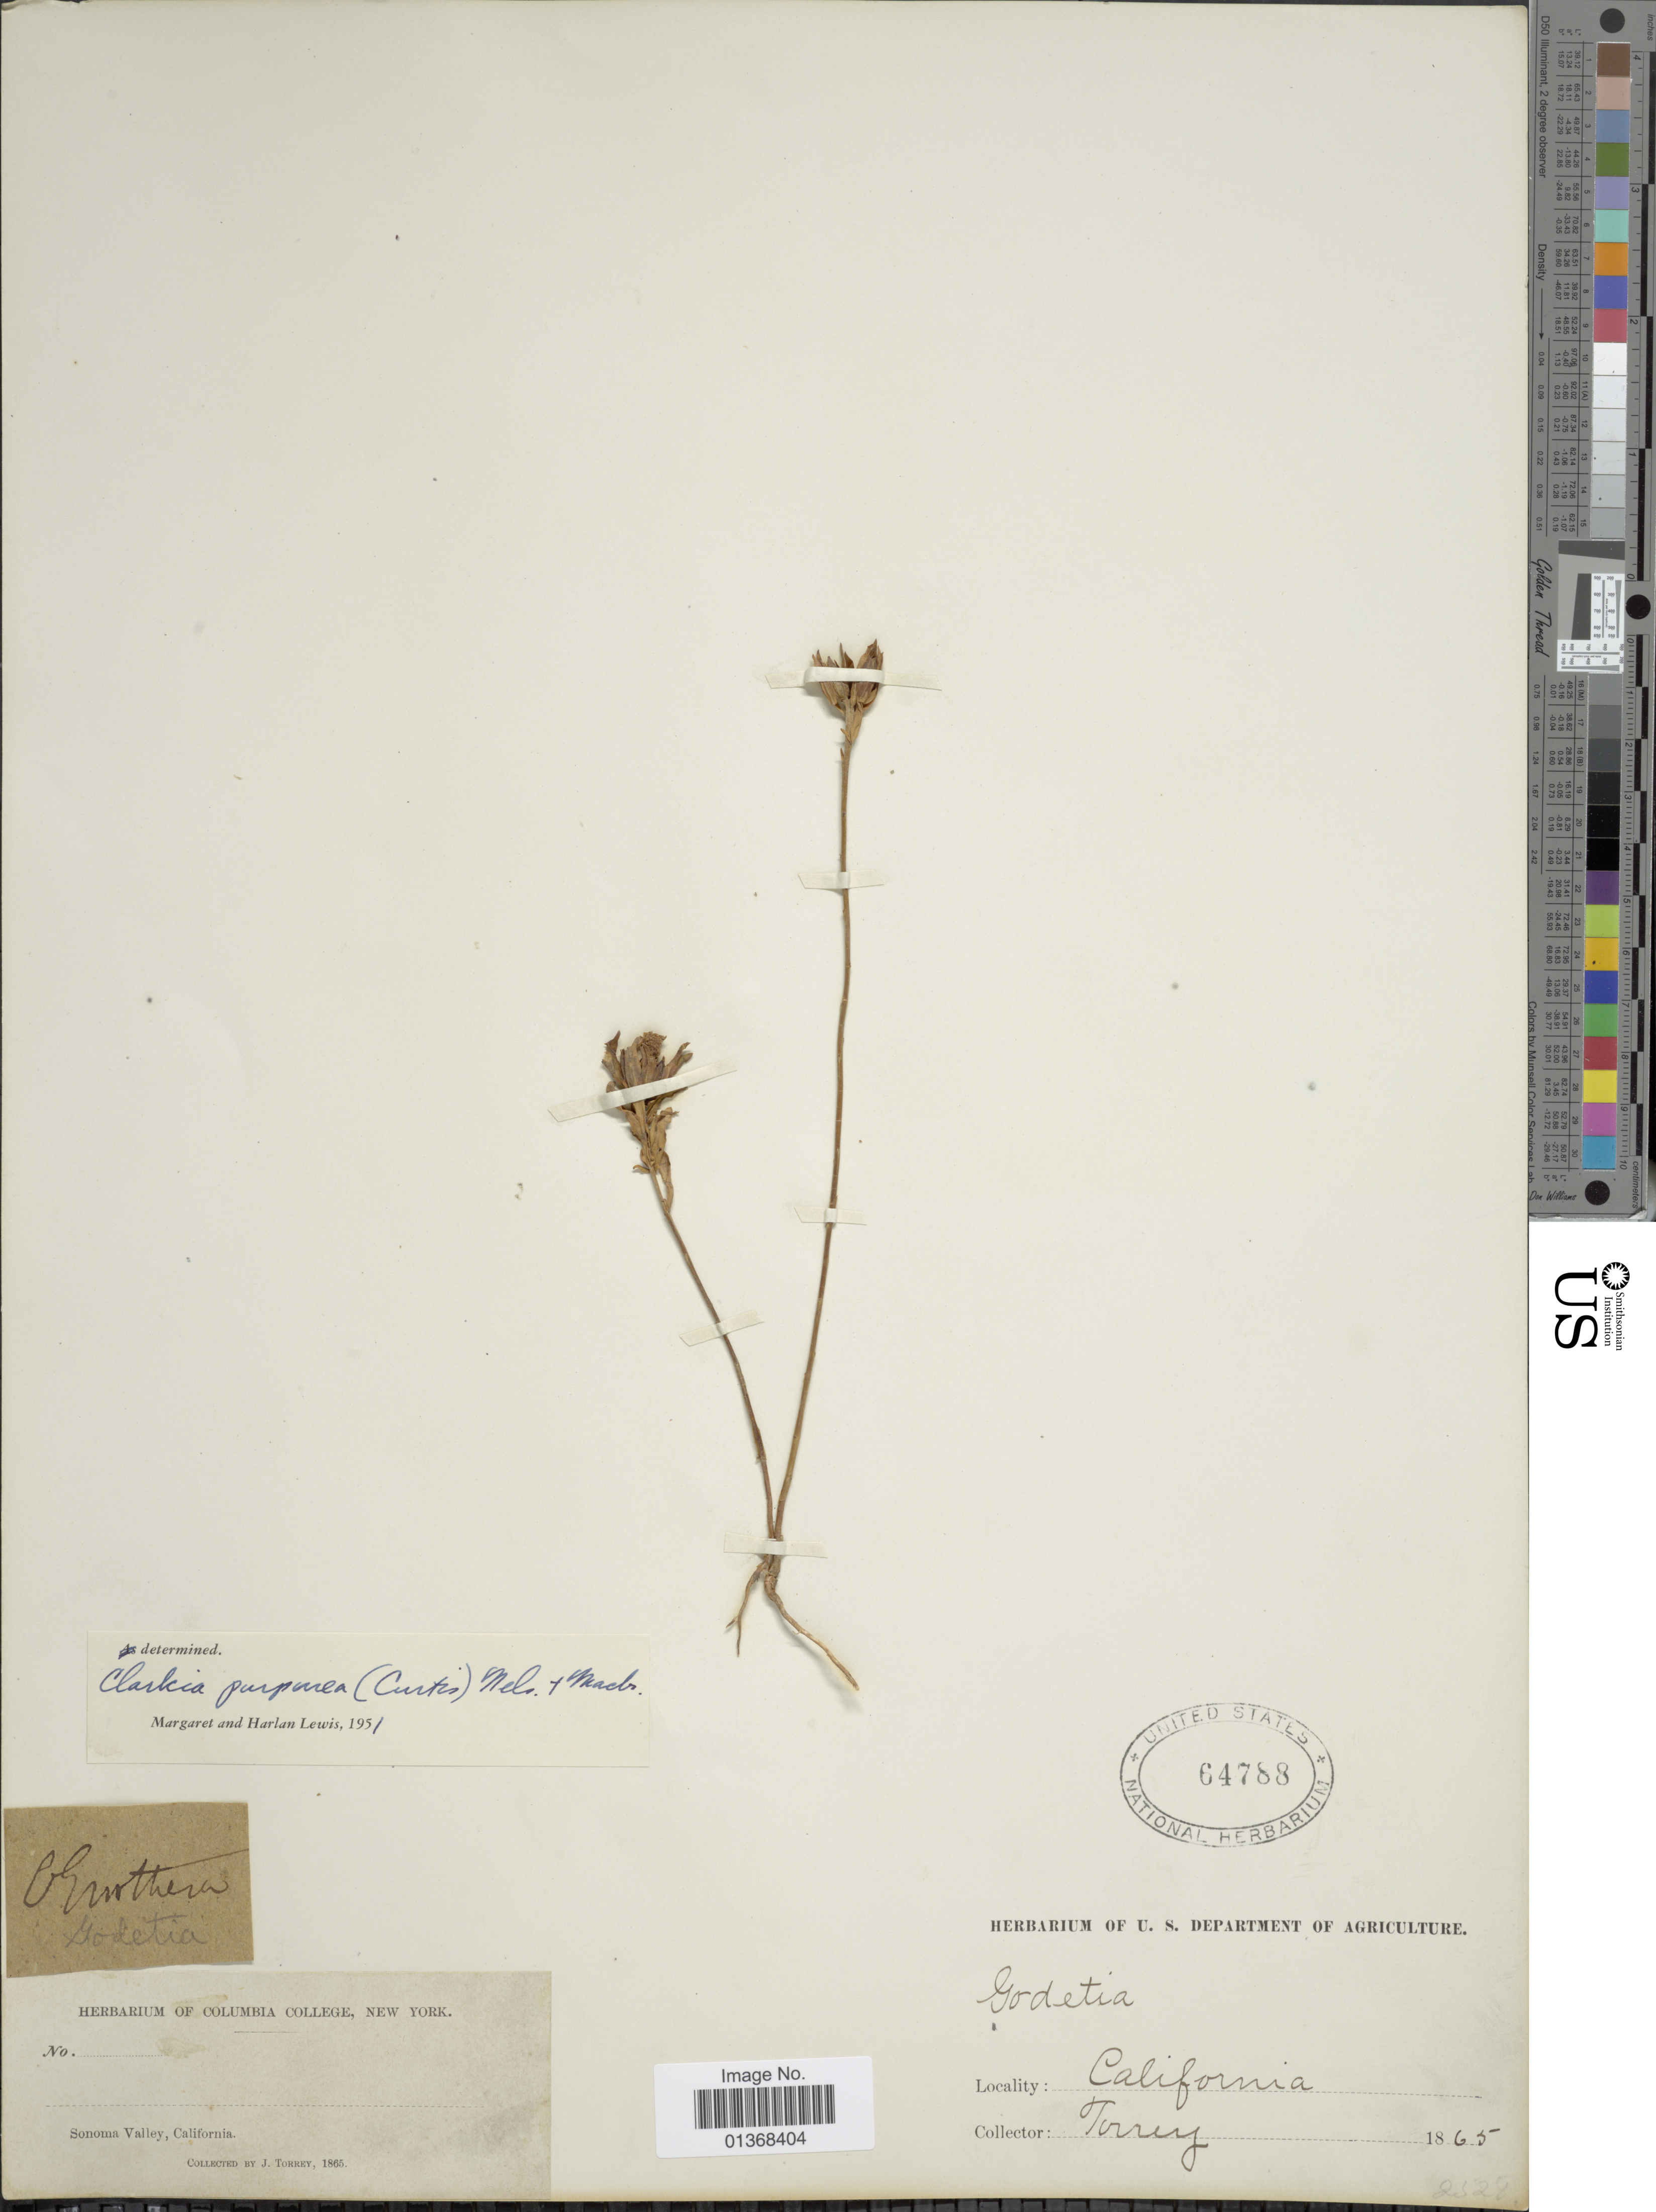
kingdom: Plantae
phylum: Tracheophyta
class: Magnoliopsida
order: Myrtales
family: Onagraceae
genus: Clarkia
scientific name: Clarkia purpurea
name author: (Curtis) A. Nelson & J.F. Macbr.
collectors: J. Torrey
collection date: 1865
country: United States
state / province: California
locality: Sonoma Valley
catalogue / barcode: US 64788